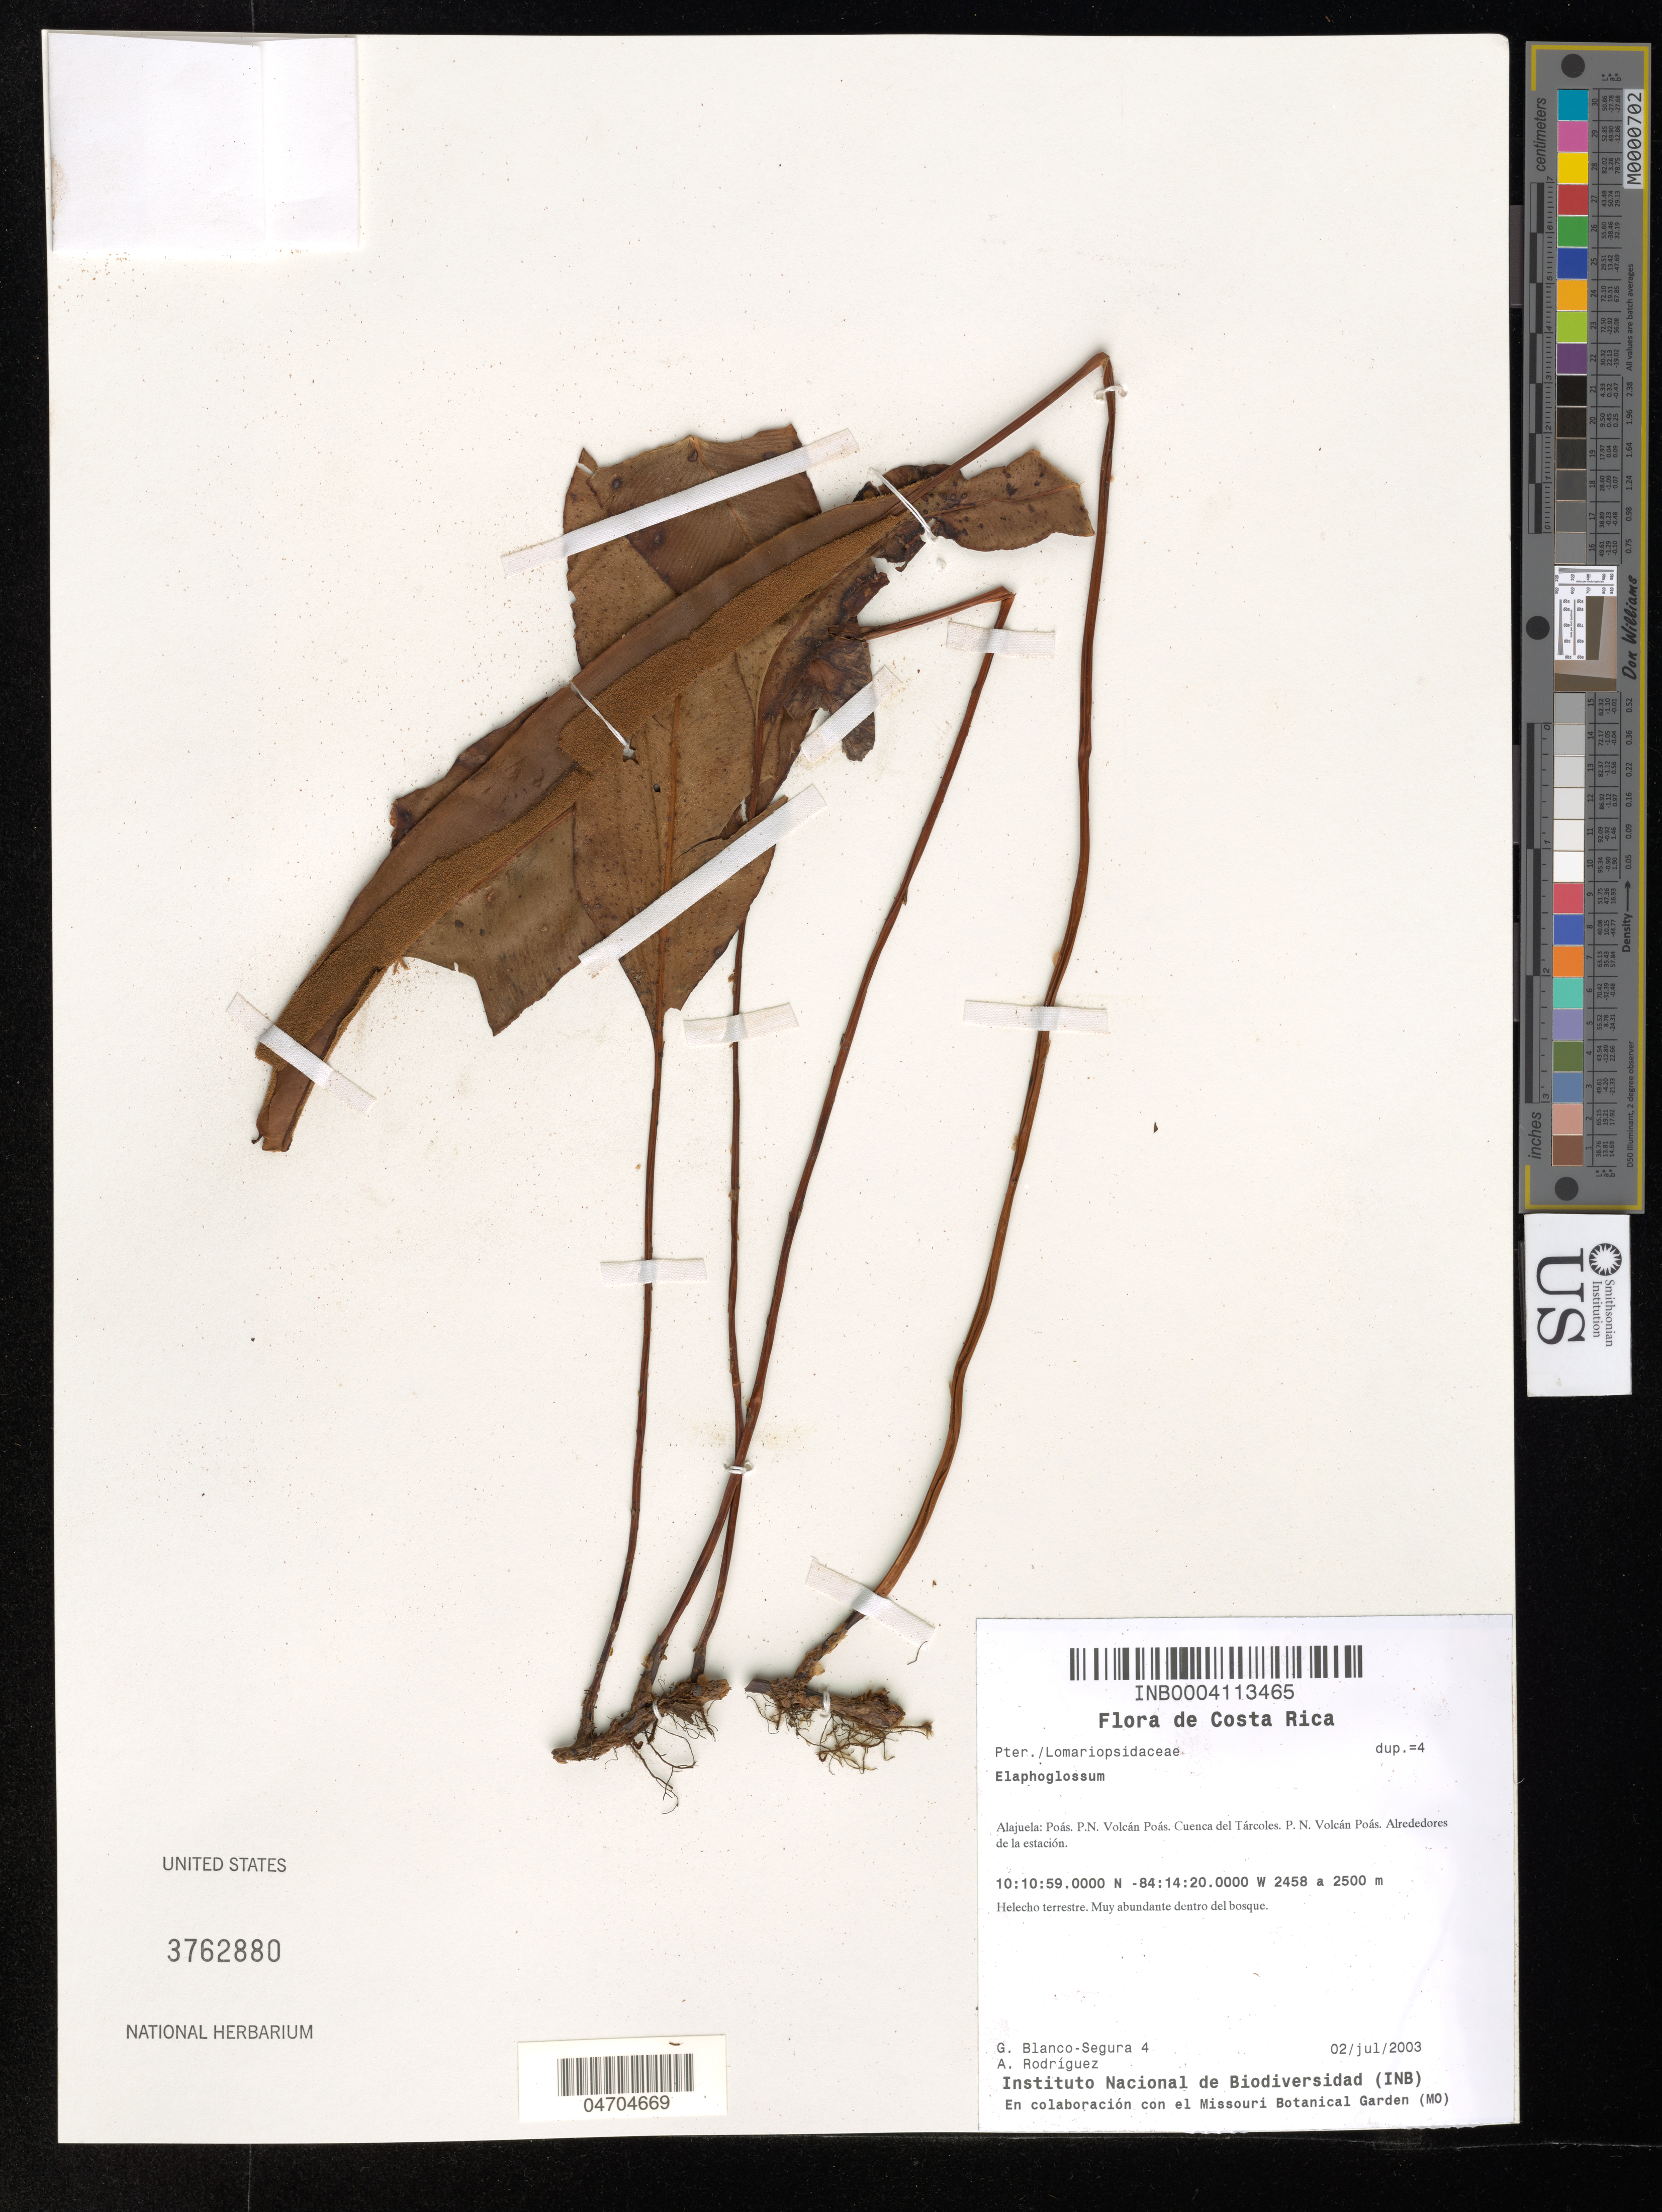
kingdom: Plantae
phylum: Tracheophyta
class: Polypodiopsida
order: Polypodiales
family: Dryopteridaceae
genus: Elaphoglossum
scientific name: Elaphoglossum sp.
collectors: G. Blanco-Segura & A. Rodríguez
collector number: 4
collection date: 2003-07-02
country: Costa Rica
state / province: Alajuela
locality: Poás. P. N. Volcán Poás. Cuenca del Tárcoles. P. N. Volcán Poás. Alrededores de la estación.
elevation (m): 2458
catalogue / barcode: US 3762880